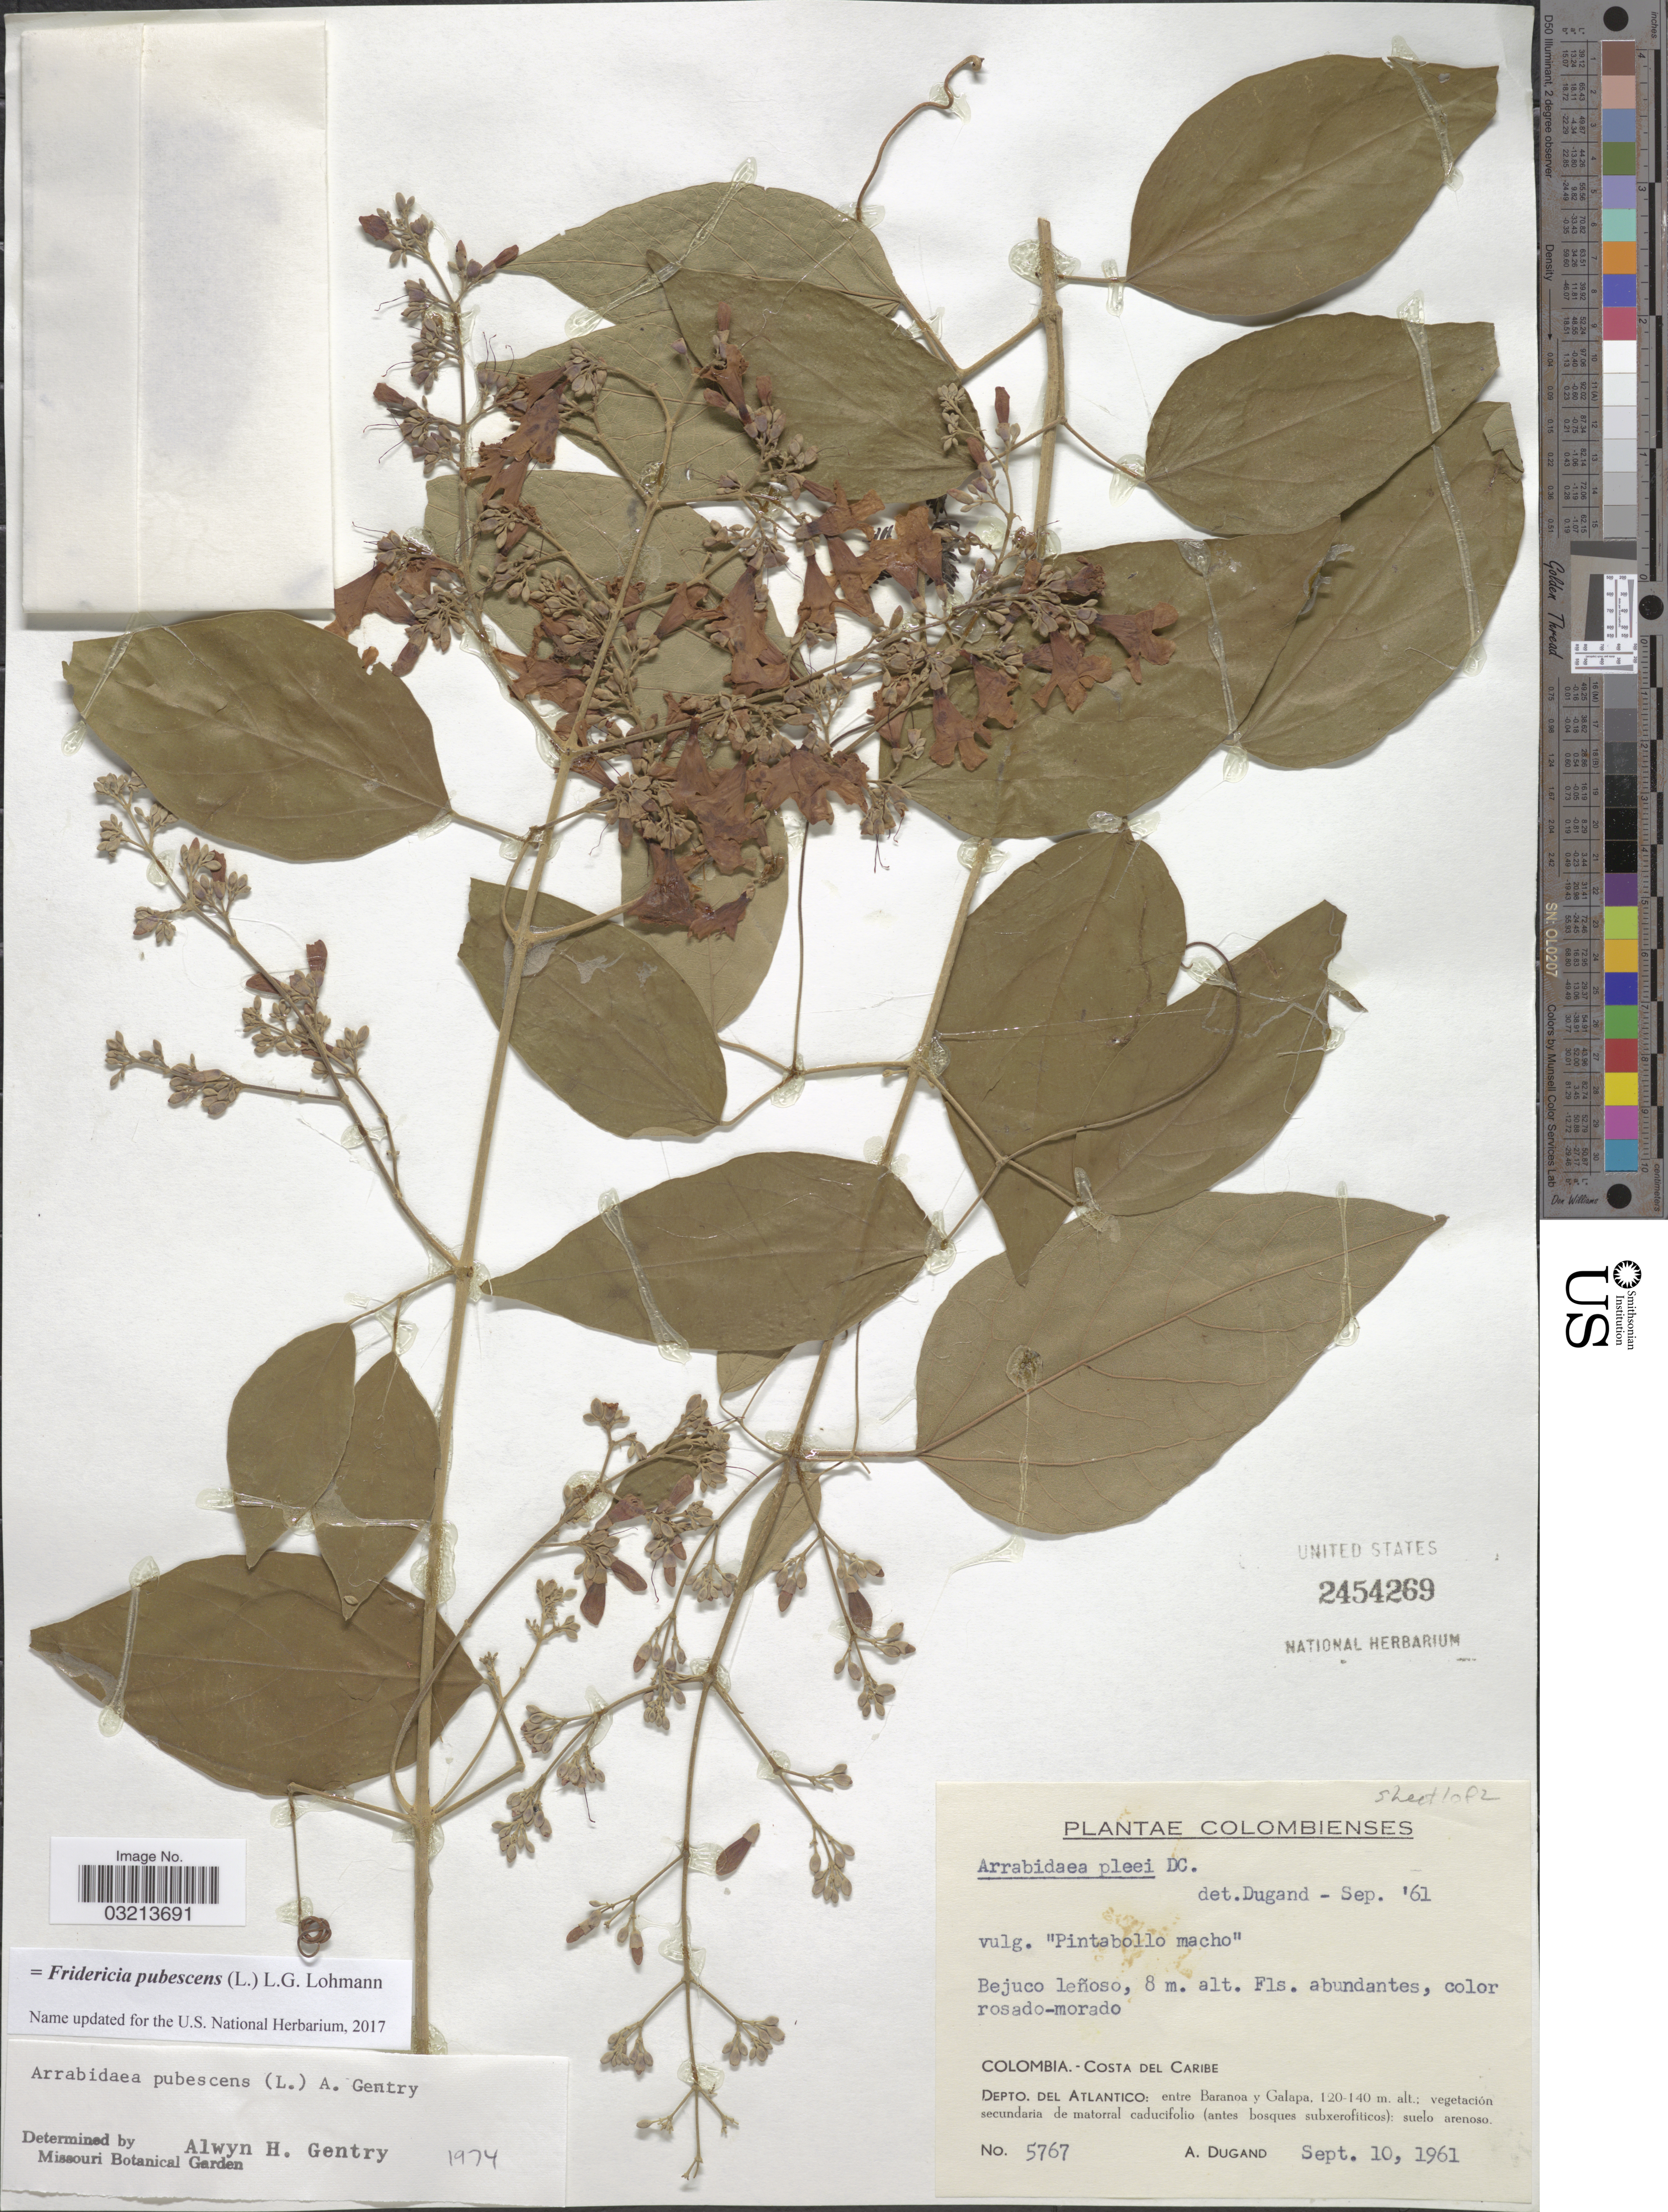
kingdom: Plantae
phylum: Tracheophyta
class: Magnoliopsida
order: Lamiales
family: Bignoniaceae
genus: Fridericia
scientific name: Fridericia pubescens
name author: (L.) L.G. Lohmann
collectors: A. Dugand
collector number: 5767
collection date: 1961-09-10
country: Colombia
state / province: Atlántico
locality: Costa del Caribe. Depto. del Atlantico: entre Baranoa y Galapa.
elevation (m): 120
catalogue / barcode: US 2454269